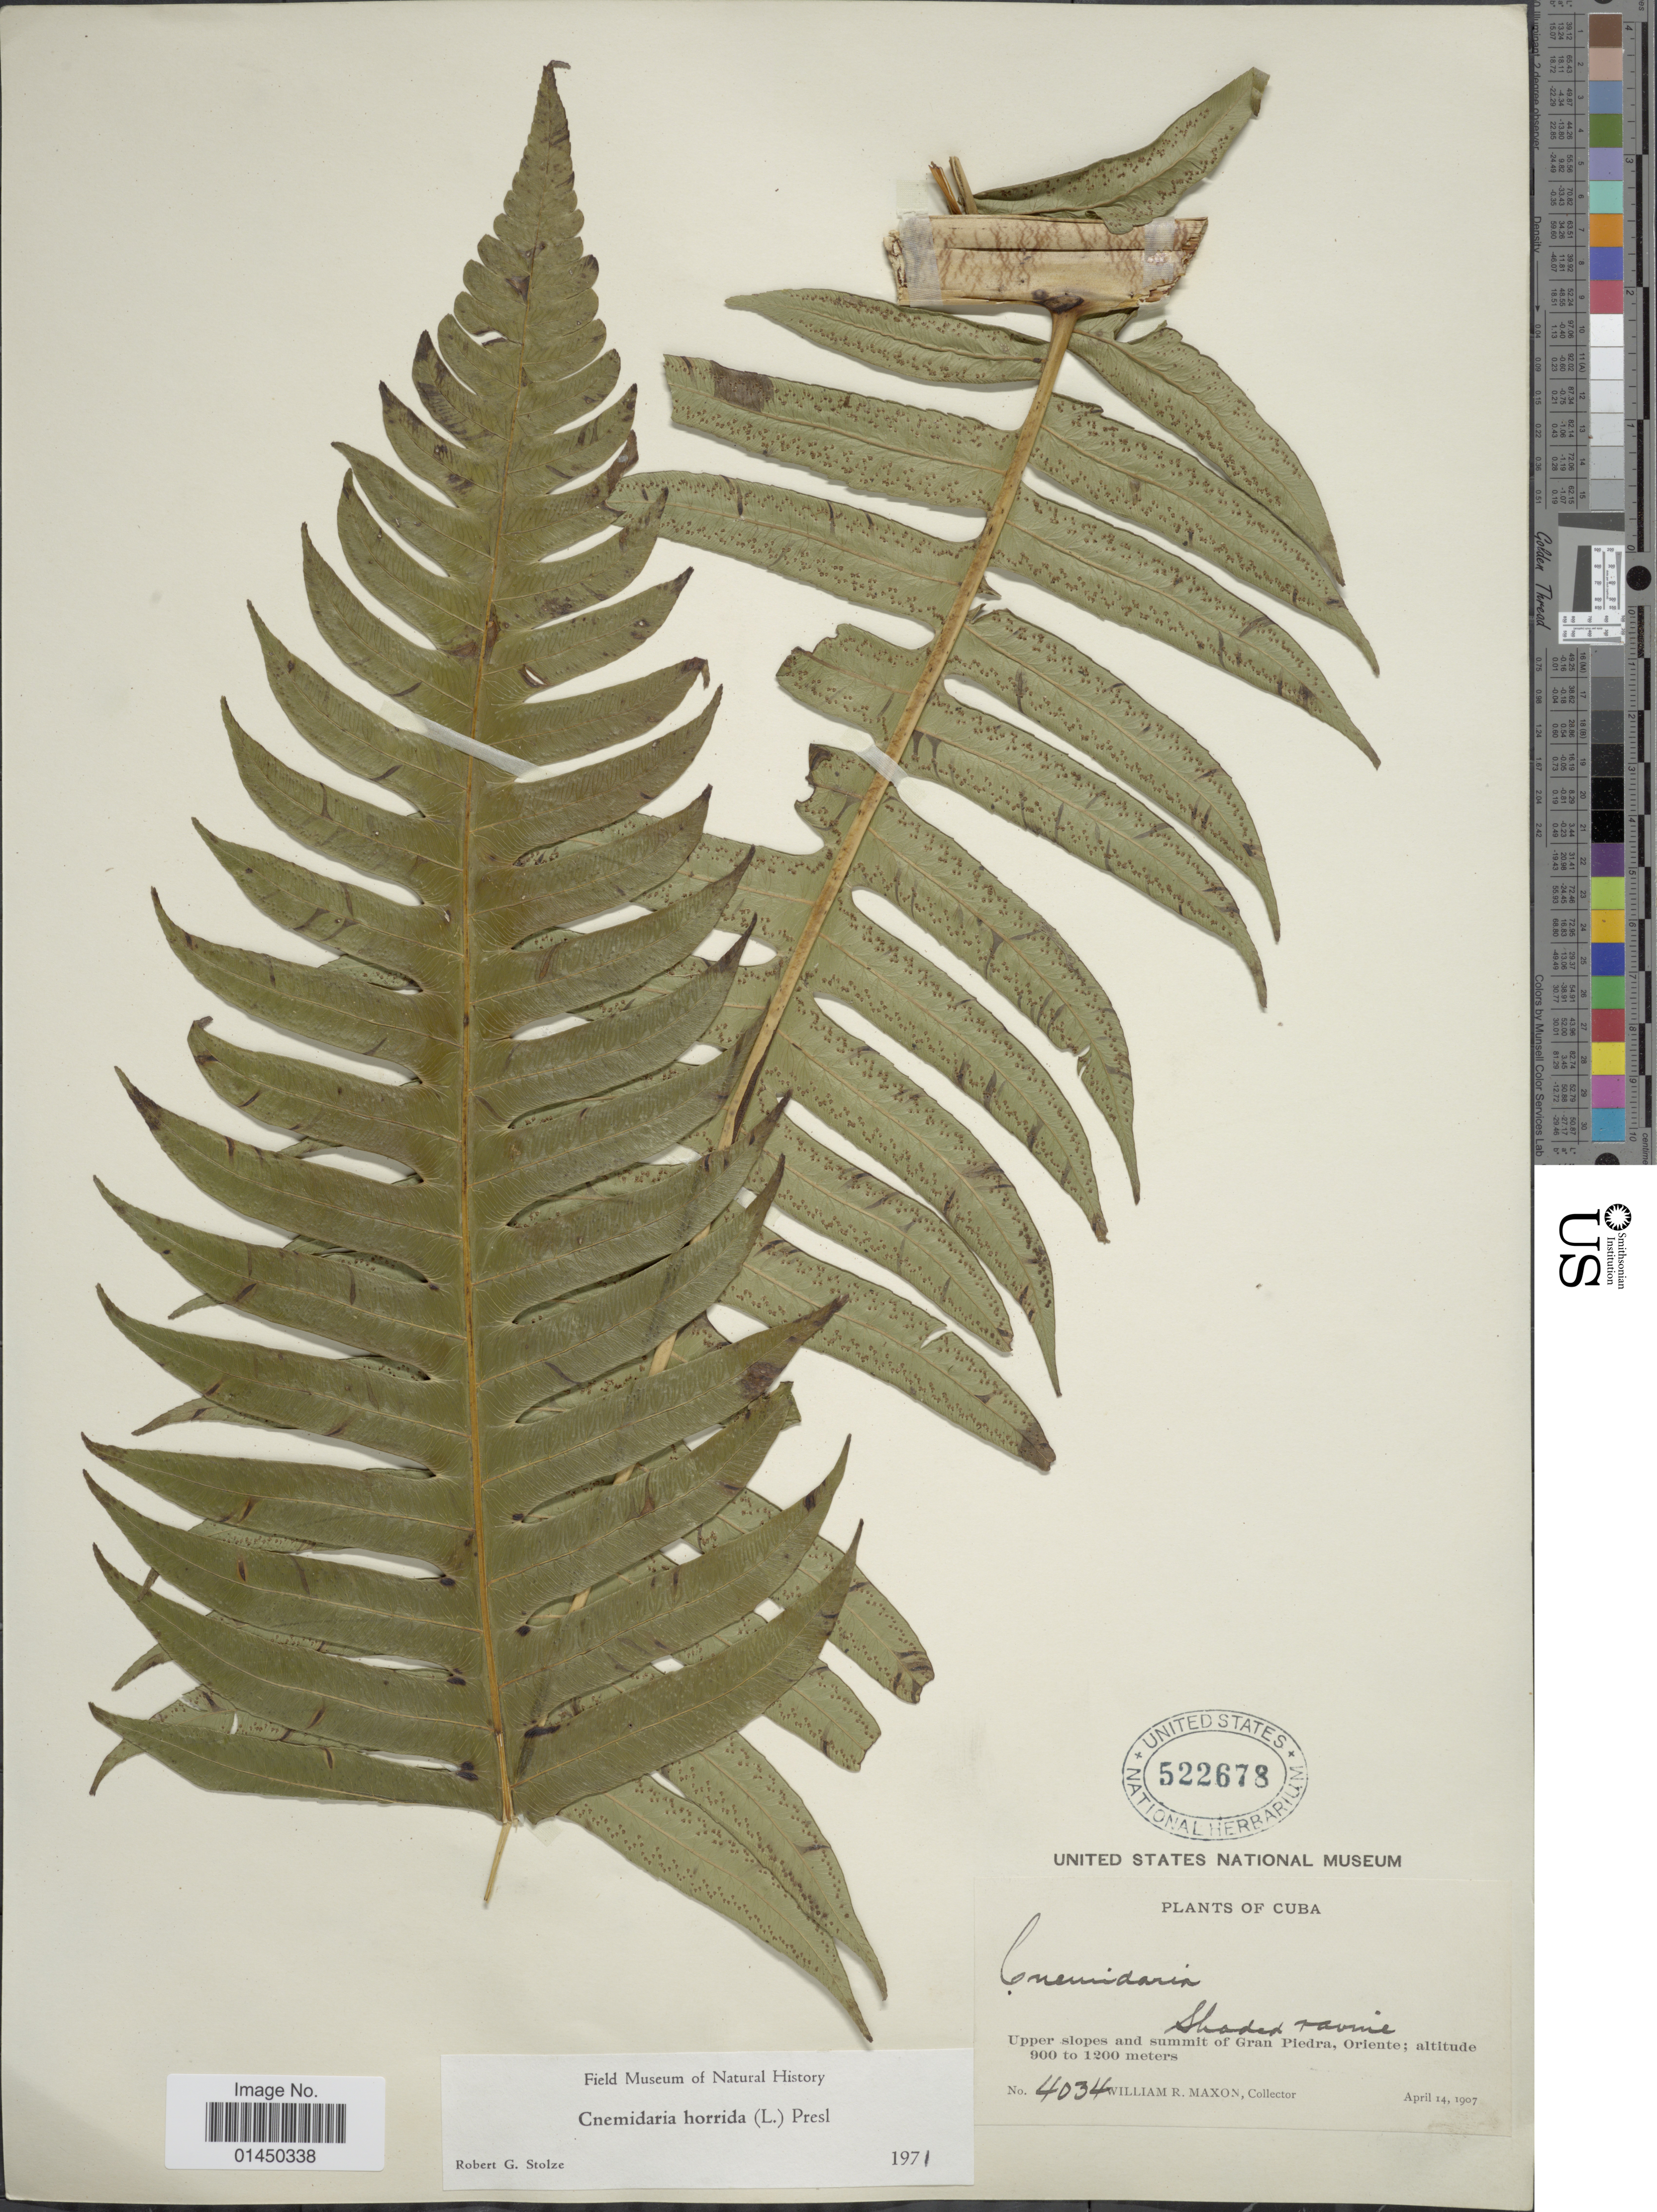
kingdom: Plantae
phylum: Tracheophyta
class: Polypodiopsida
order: Cyatheales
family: Cyatheaceae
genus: Cyathea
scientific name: Cyathea horrida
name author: (L.) Sm.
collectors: W. R. Maxon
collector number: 4034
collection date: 1907-04-14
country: Cuba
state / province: Oriente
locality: Upper slopes and summit of Gran Piedra, shaded ravine.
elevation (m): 900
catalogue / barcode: US 522678